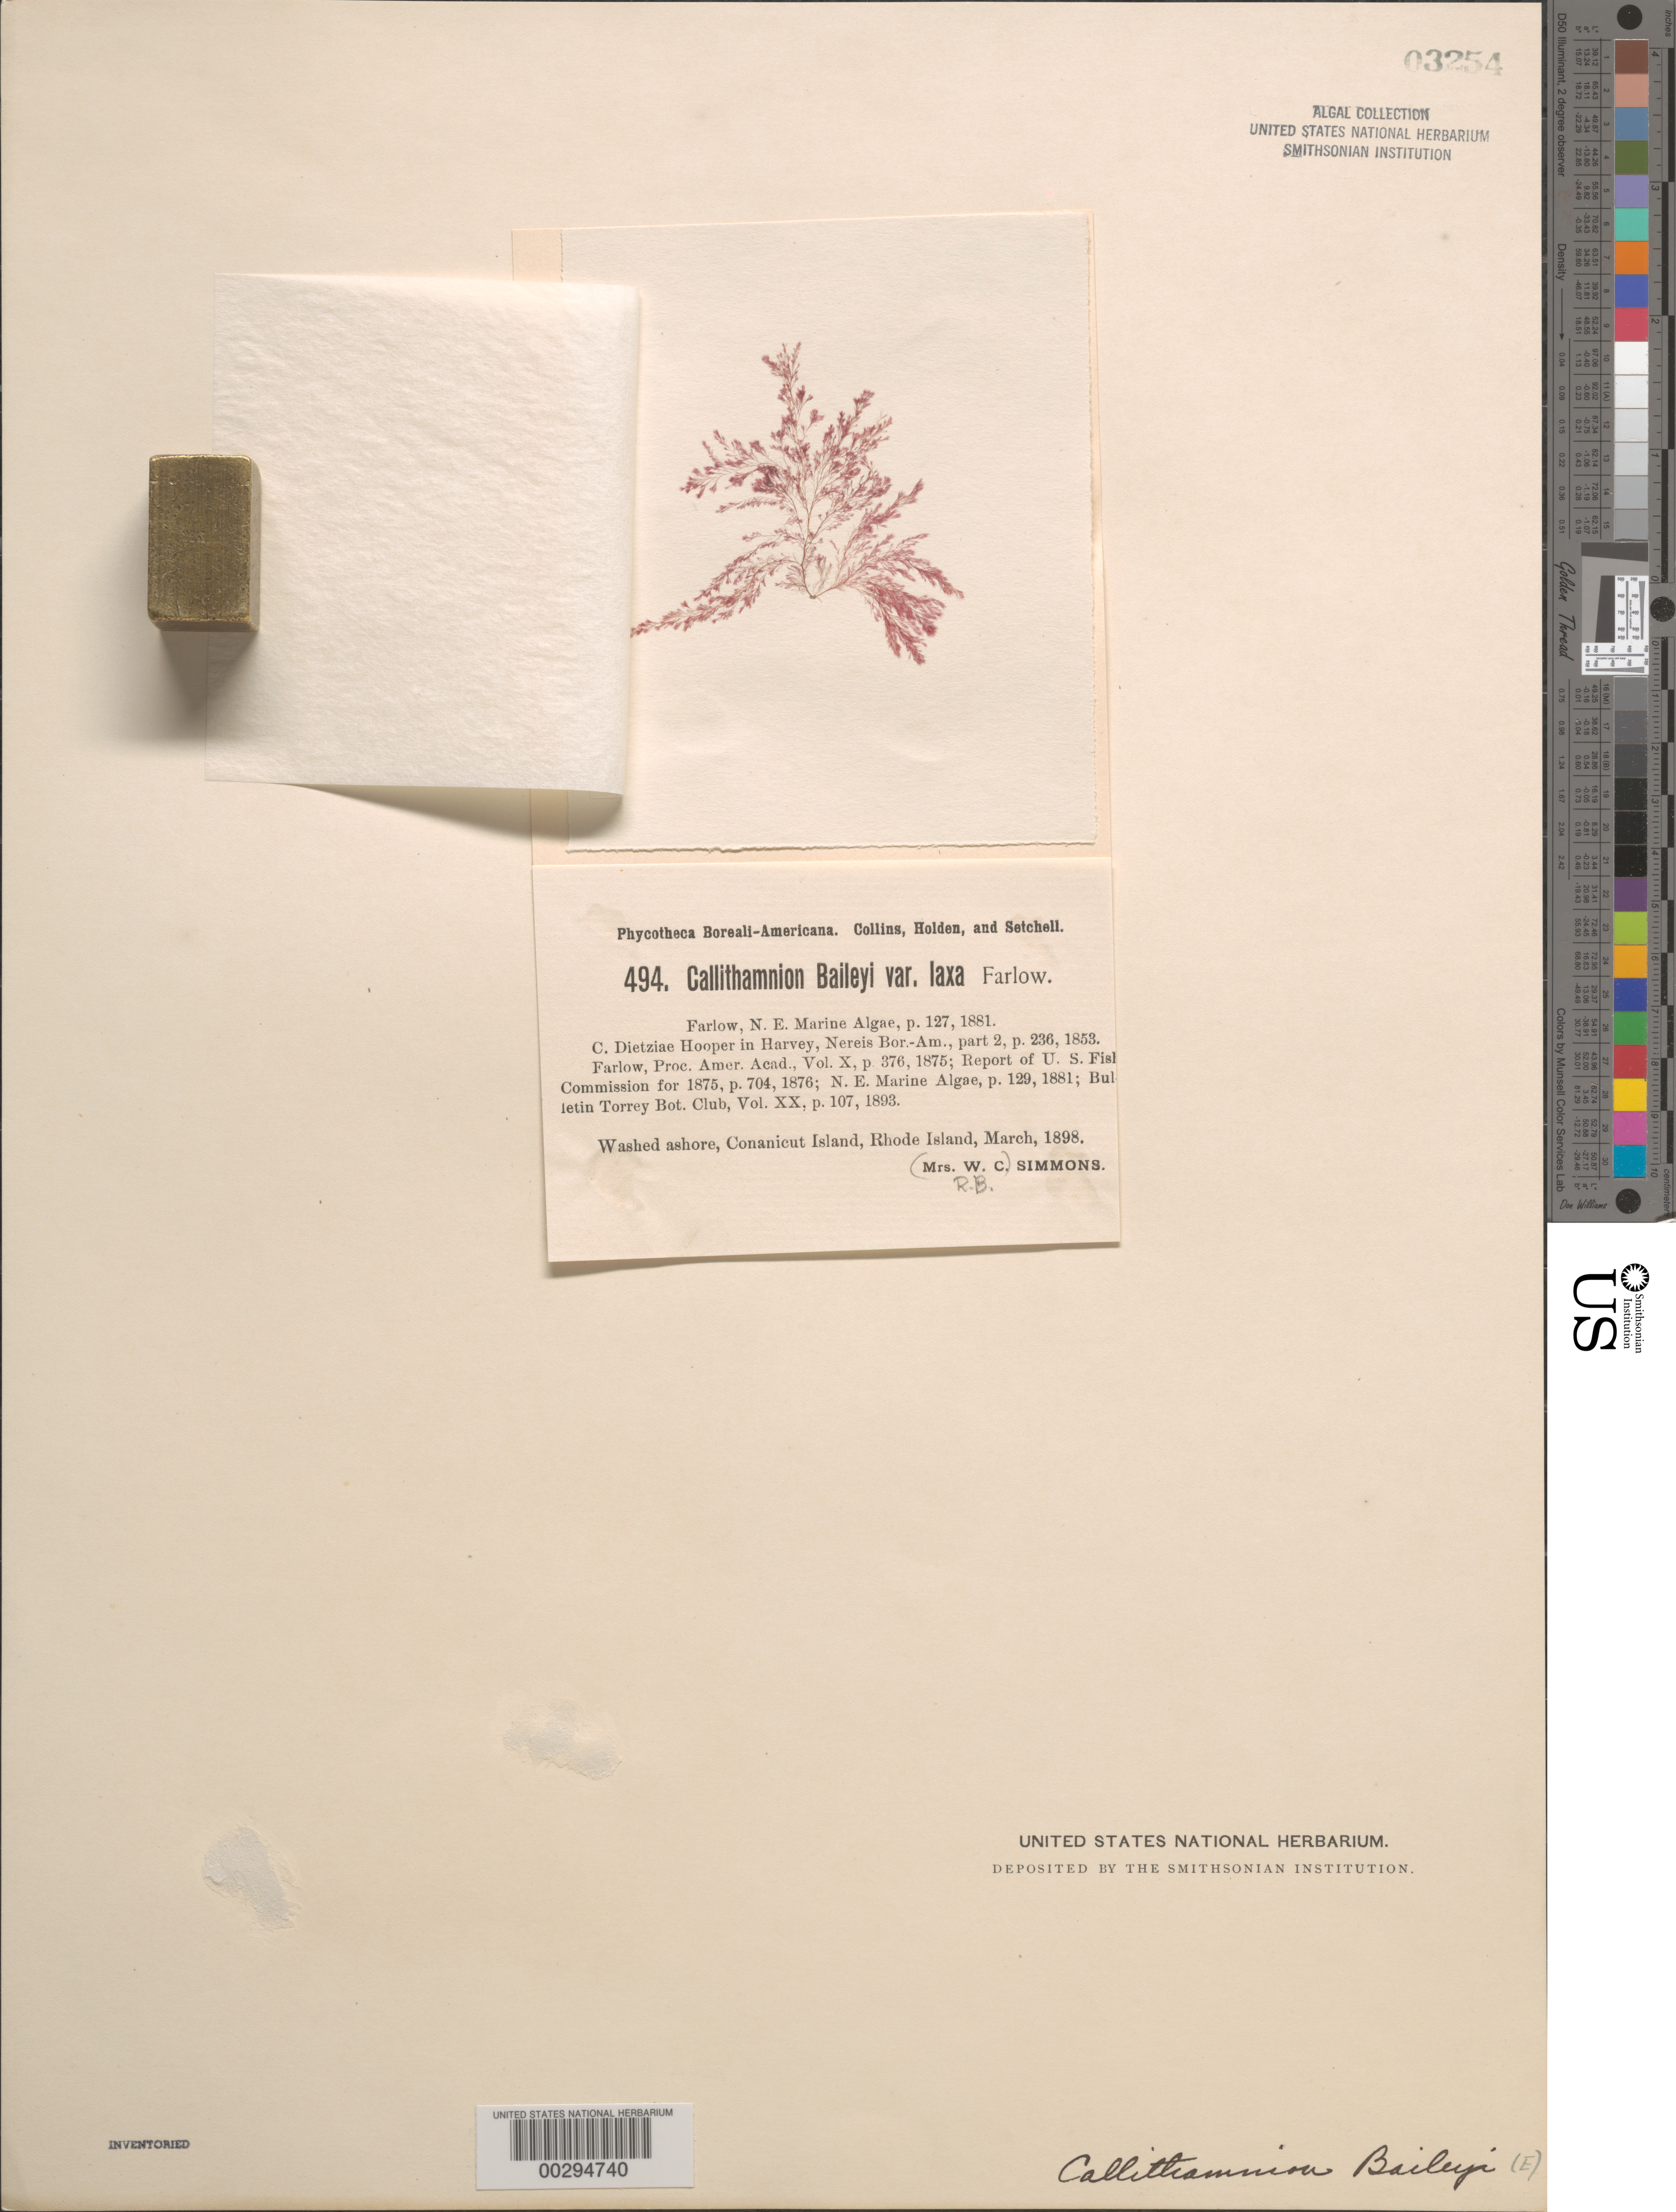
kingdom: Plantae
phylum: Rhodophyta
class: Florideophyceae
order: Ceramiales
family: Callithamniaceae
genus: Callithamnion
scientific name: Callithamnion tetragonum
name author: (With.) S.F. Gray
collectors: R. B. Simmons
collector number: PB-A 494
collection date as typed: Mar 1898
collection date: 1898-03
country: United States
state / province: Rhode Island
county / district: Newport County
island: Conanicut Island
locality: Narragansett Bay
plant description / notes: Collins, Holden & Setchell, Phycotheca Boreali-Americana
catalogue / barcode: US 3254